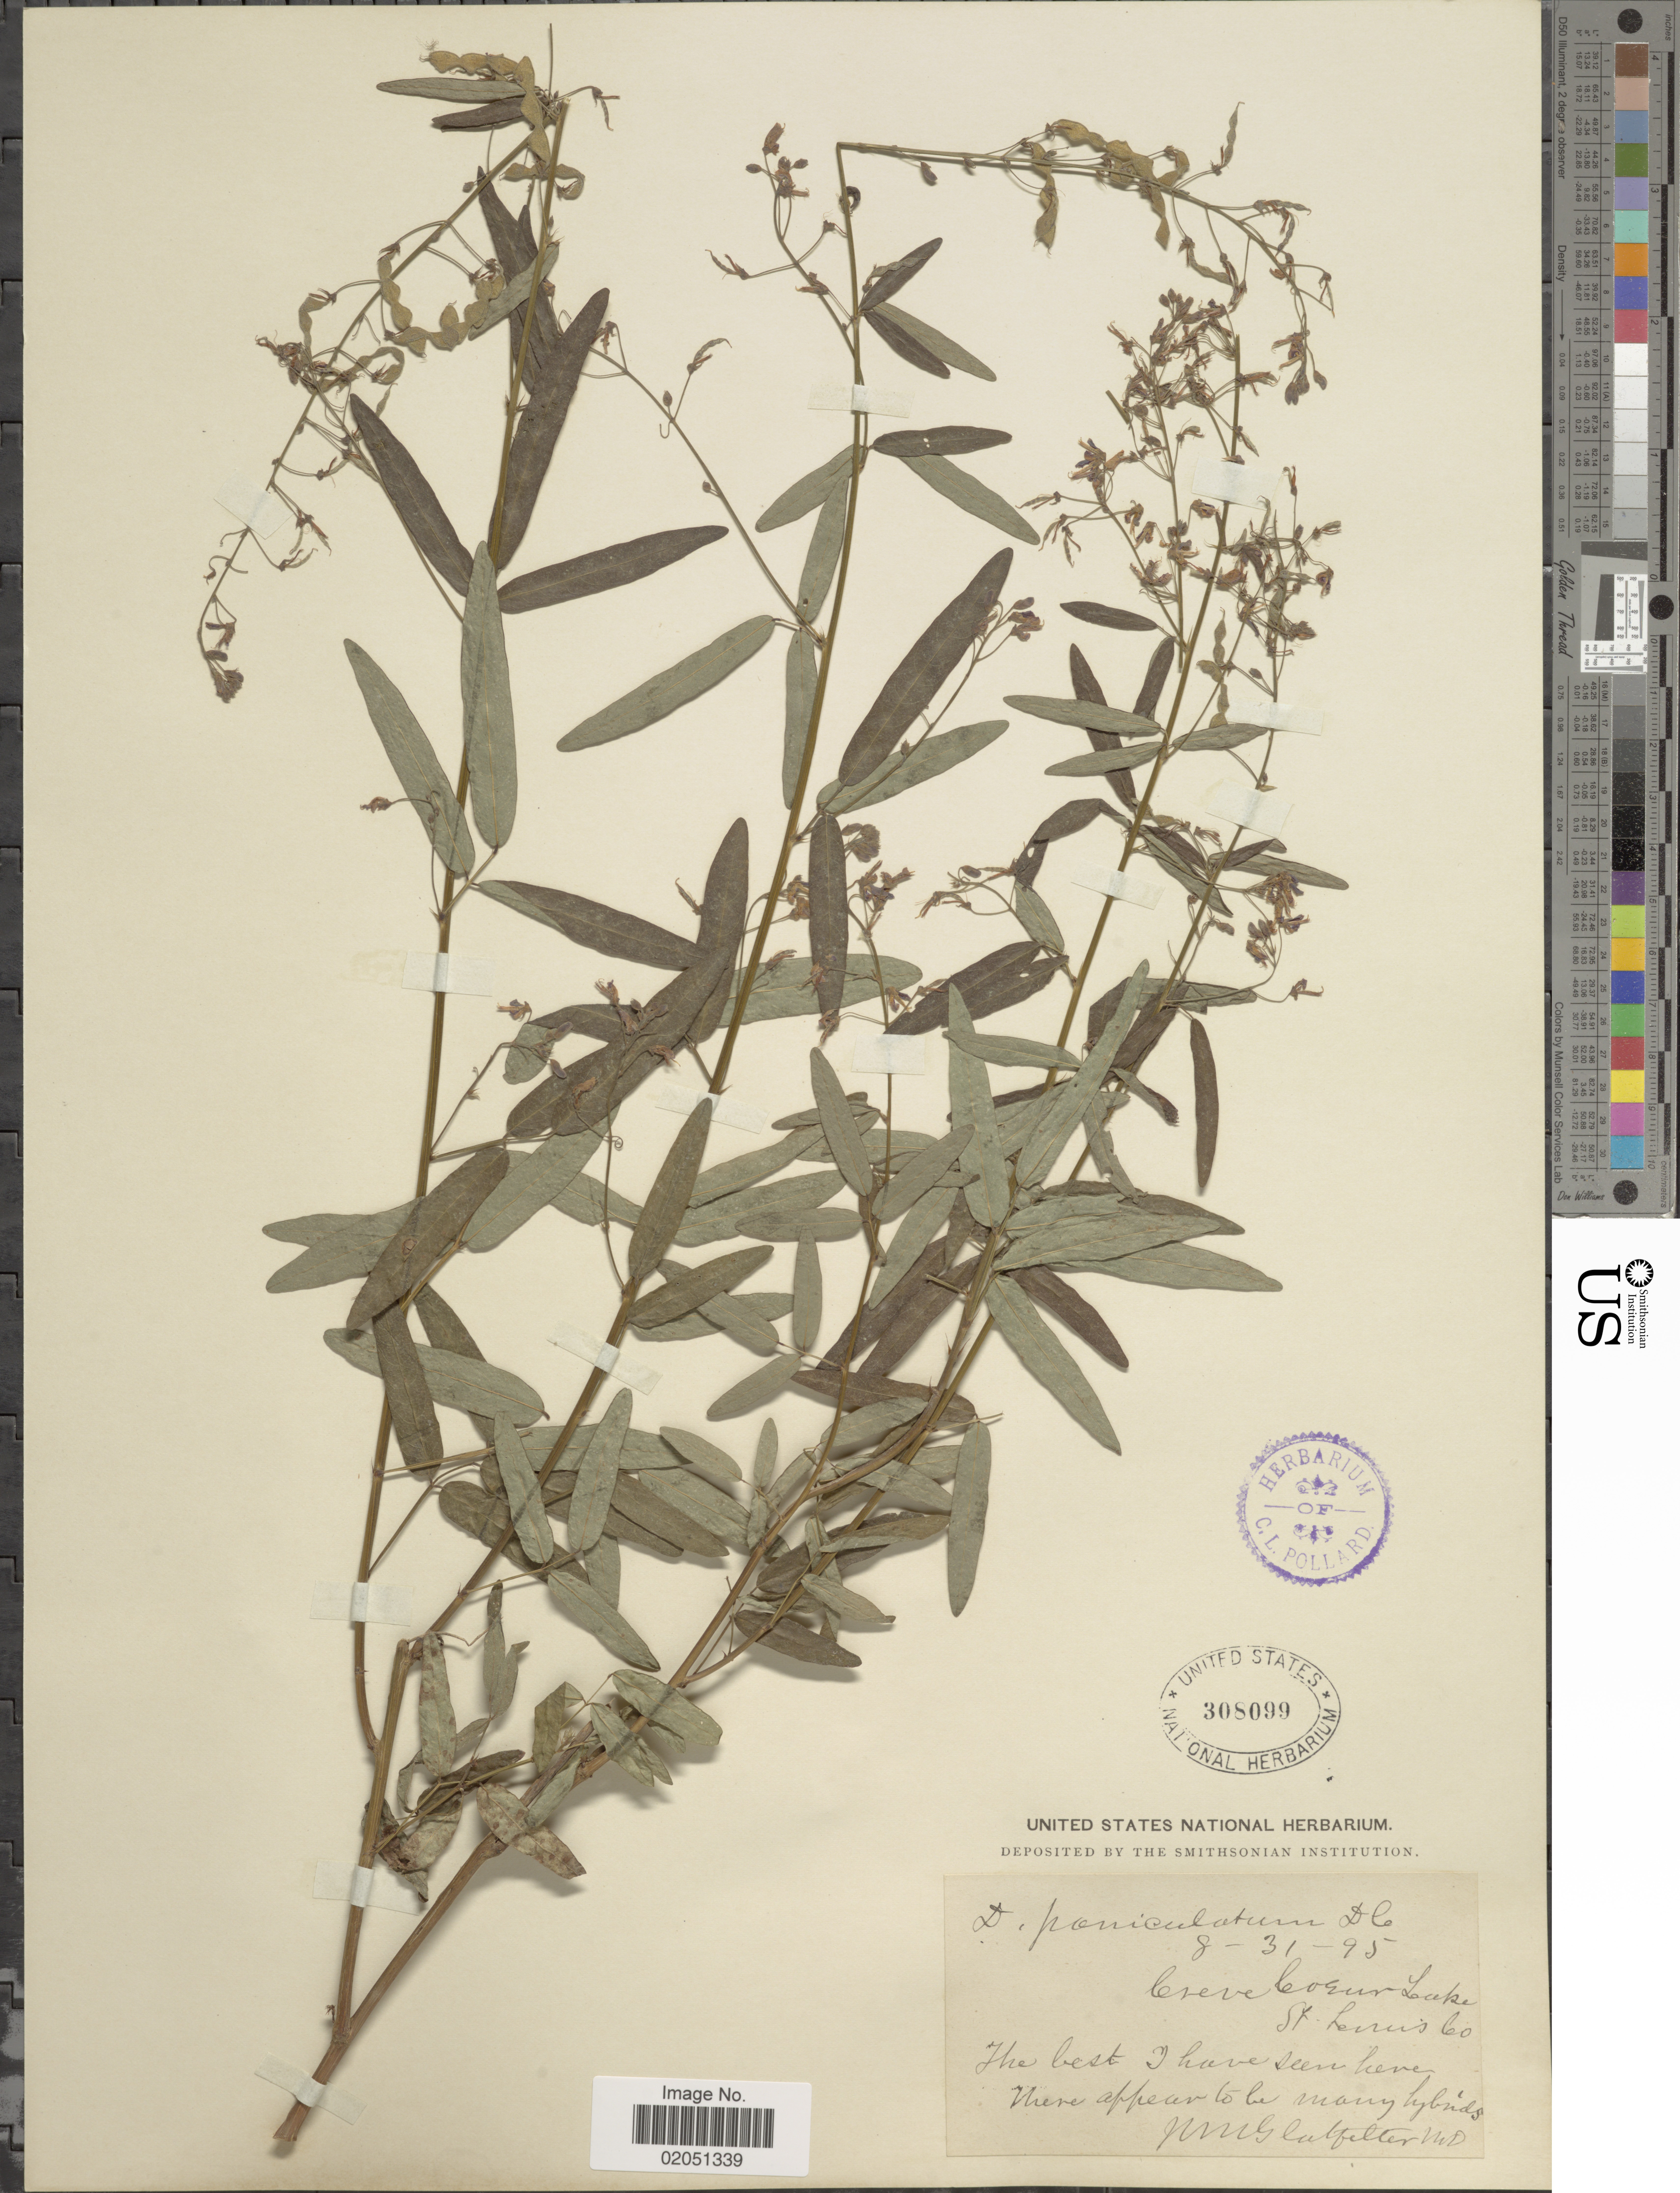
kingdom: Plantae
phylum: Tracheophyta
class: Magnoliopsida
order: Fabales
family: Fabaceae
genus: Desmodium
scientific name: Desmodium paniculatum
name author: (L.) DC.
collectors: N. M. Glatfelter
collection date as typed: Transcribed d/m/y: 31/8/95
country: United States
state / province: Missouri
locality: Creve Coeur Lake, St Louis Co.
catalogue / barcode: US 308099